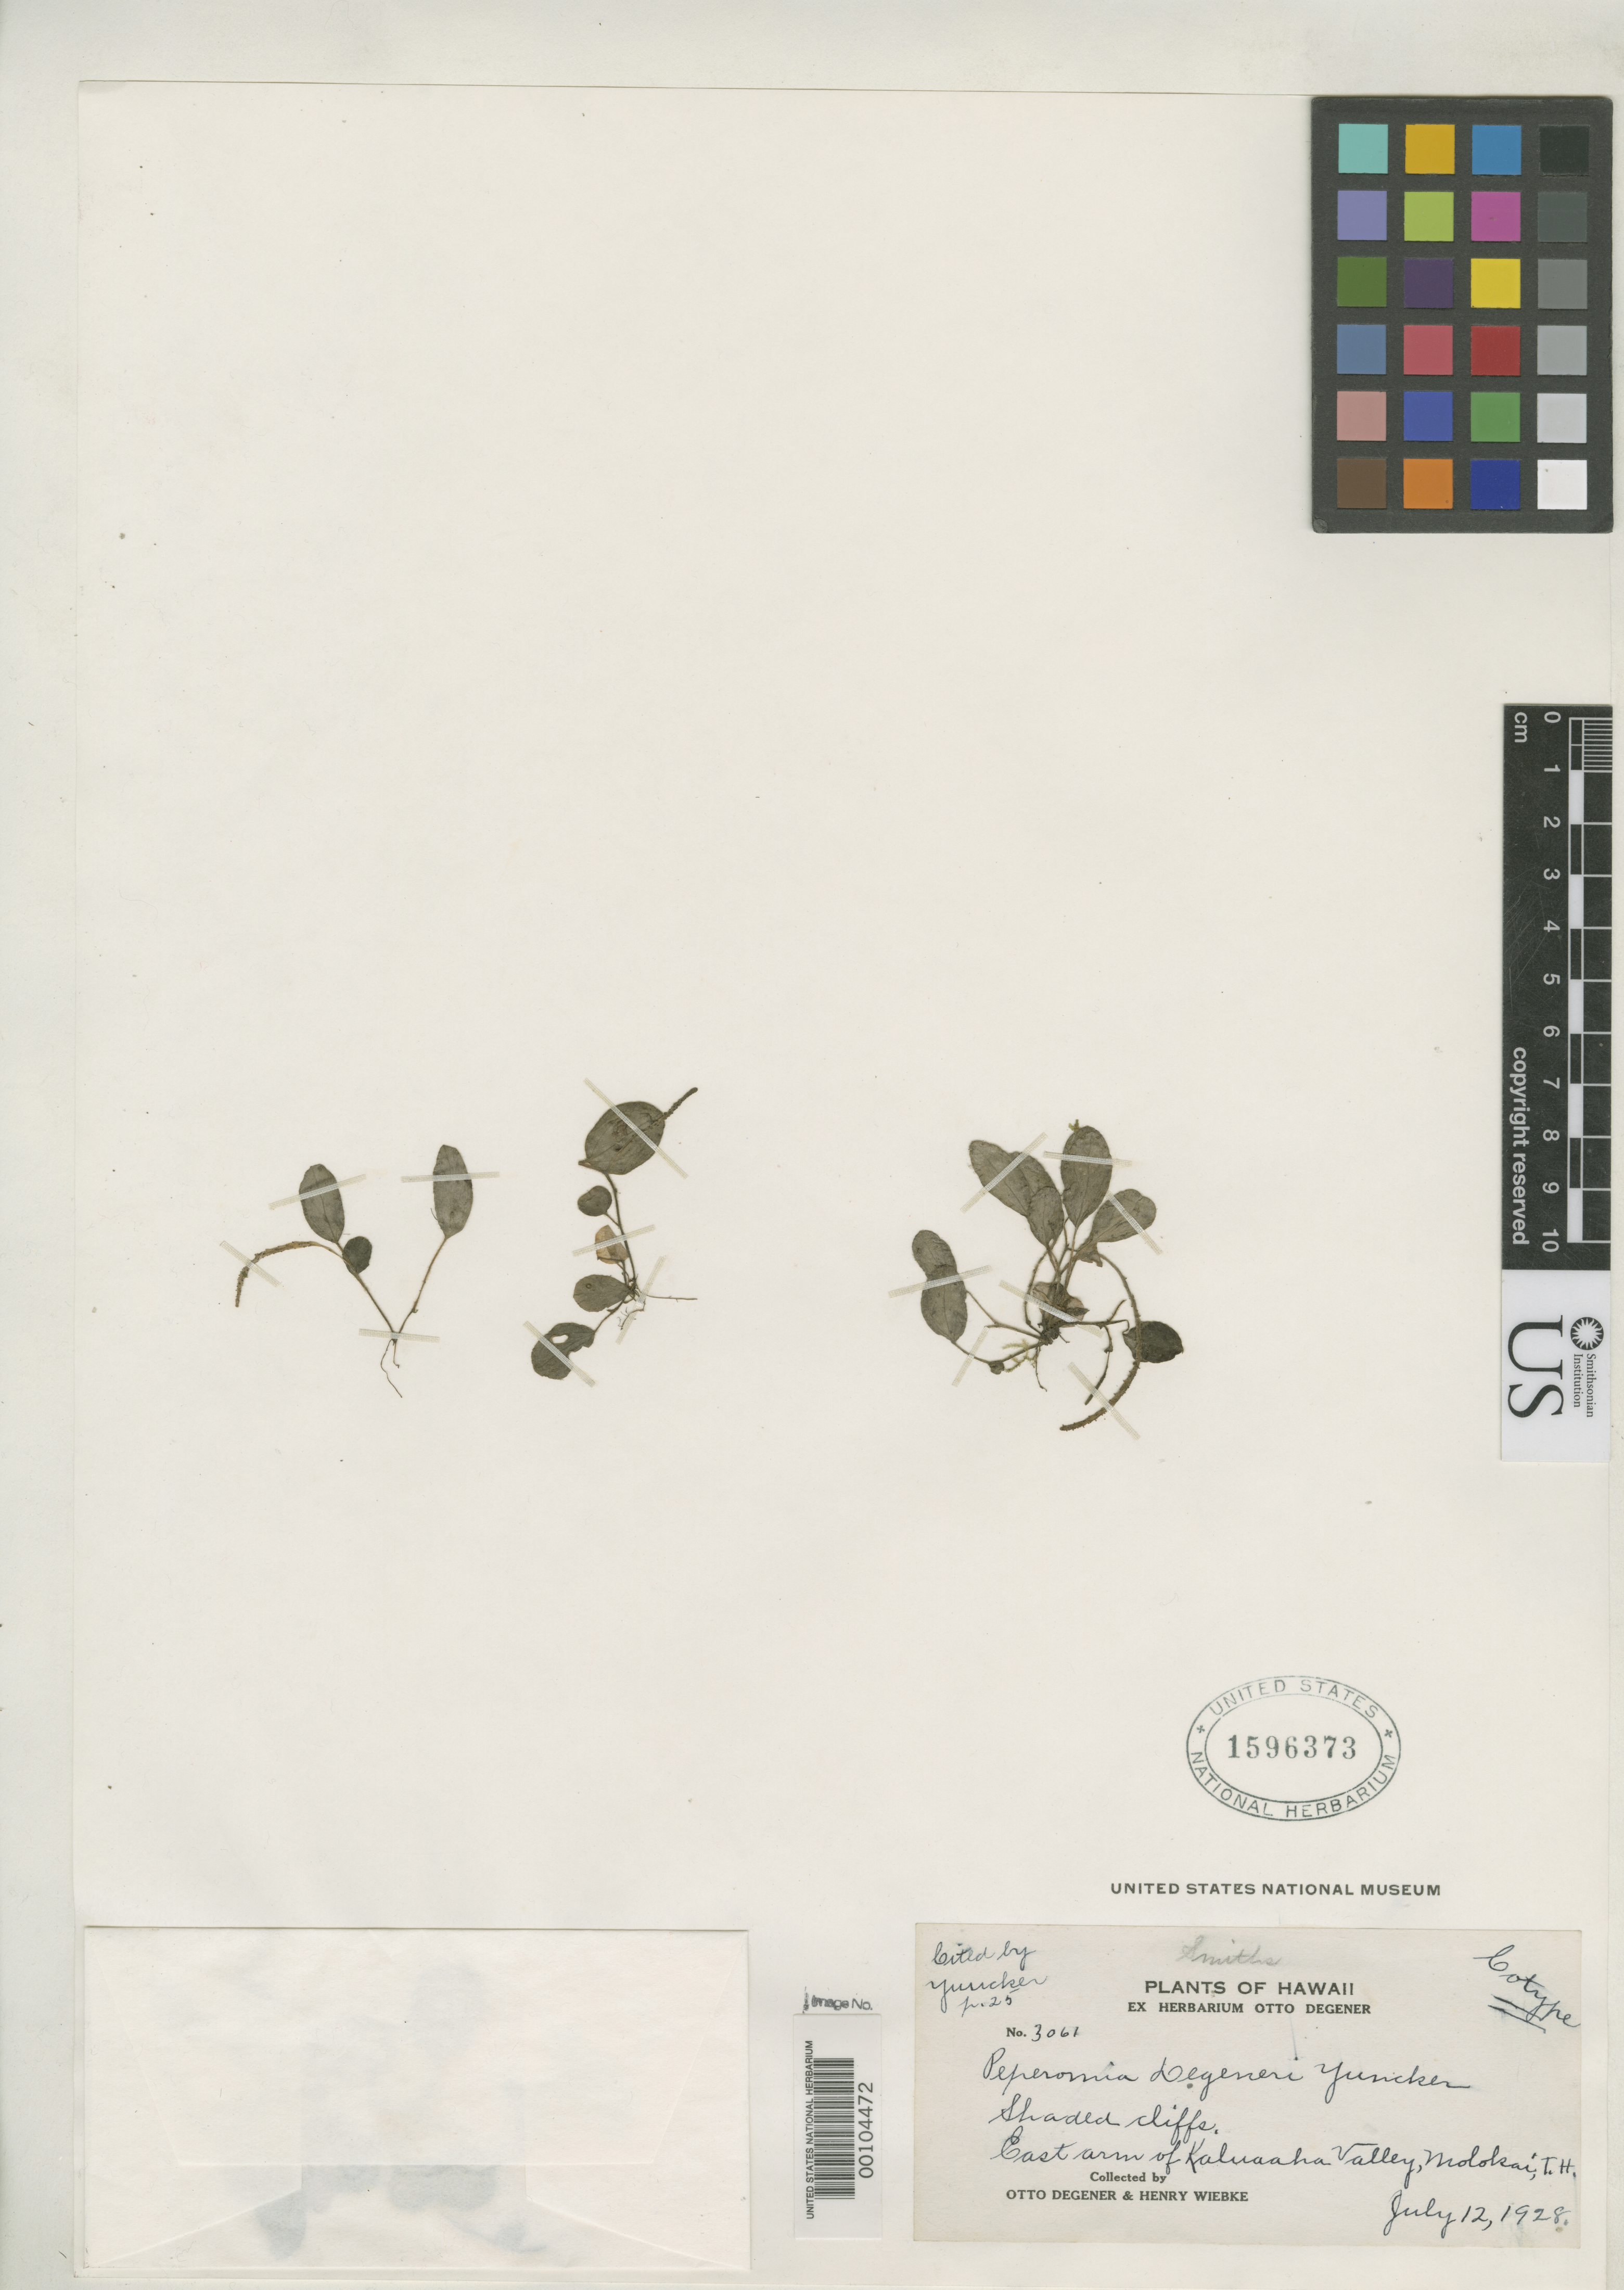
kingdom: Plantae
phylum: Tracheophyta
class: Magnoliopsida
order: Piperales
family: Piperaceae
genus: Peperomia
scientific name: Peperomia degeneri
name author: Yunck.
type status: Isotype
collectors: O. Degener & H. Wiebke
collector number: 3061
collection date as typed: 12 Jul 1928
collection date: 1928-07-12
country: United States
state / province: Hawaii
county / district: Maui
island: Moloka'i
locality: Kaluaaha valley.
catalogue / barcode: US 1596373